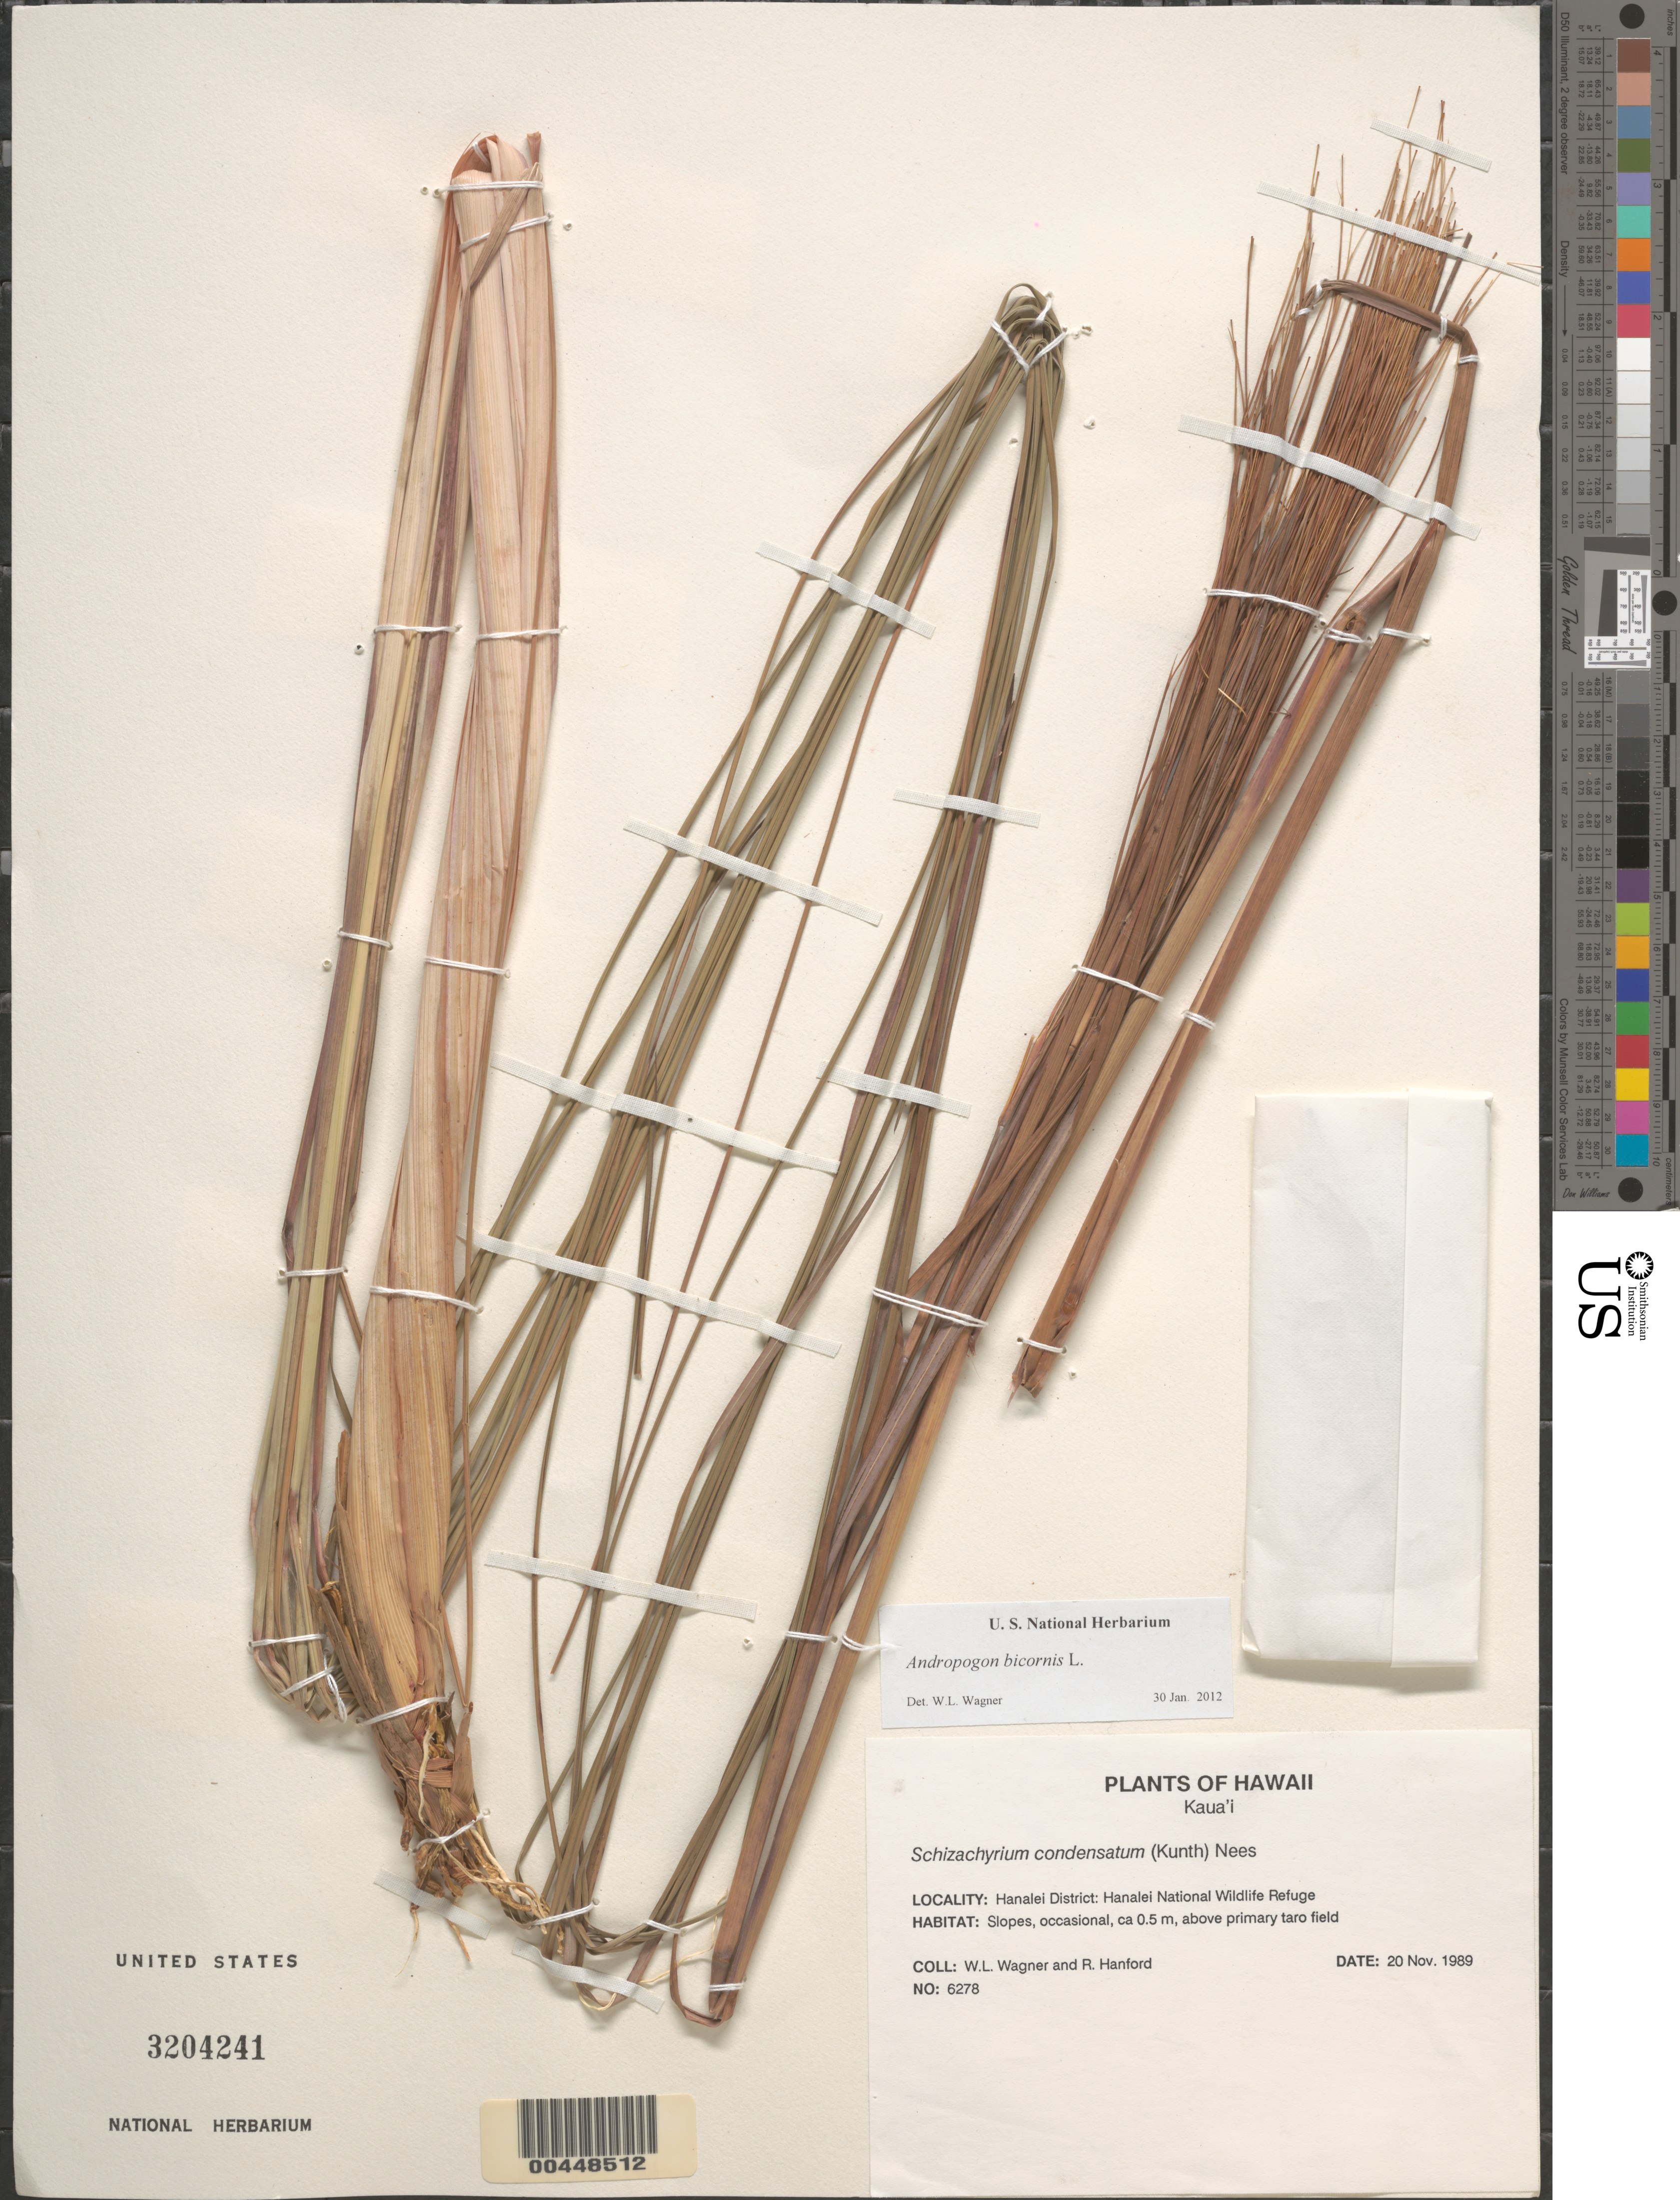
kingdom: Plantae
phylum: Tracheophyta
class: Liliopsida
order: Poales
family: Poaceae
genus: Andropogon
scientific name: Andropogon bicornis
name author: L.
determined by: Wagner, W. L., (BOT), Smithsonian Institution - National Museum of Natural History (UNITED STATES)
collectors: W. L. Wagner & R. Hanford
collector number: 6278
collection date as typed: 20 Nov 1989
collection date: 1989-11-20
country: United States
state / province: Hawaii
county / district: Kauai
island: Kaua'i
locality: Hanalei Dist, Hanalei Nat Wildlife Refuge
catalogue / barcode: US 3204241